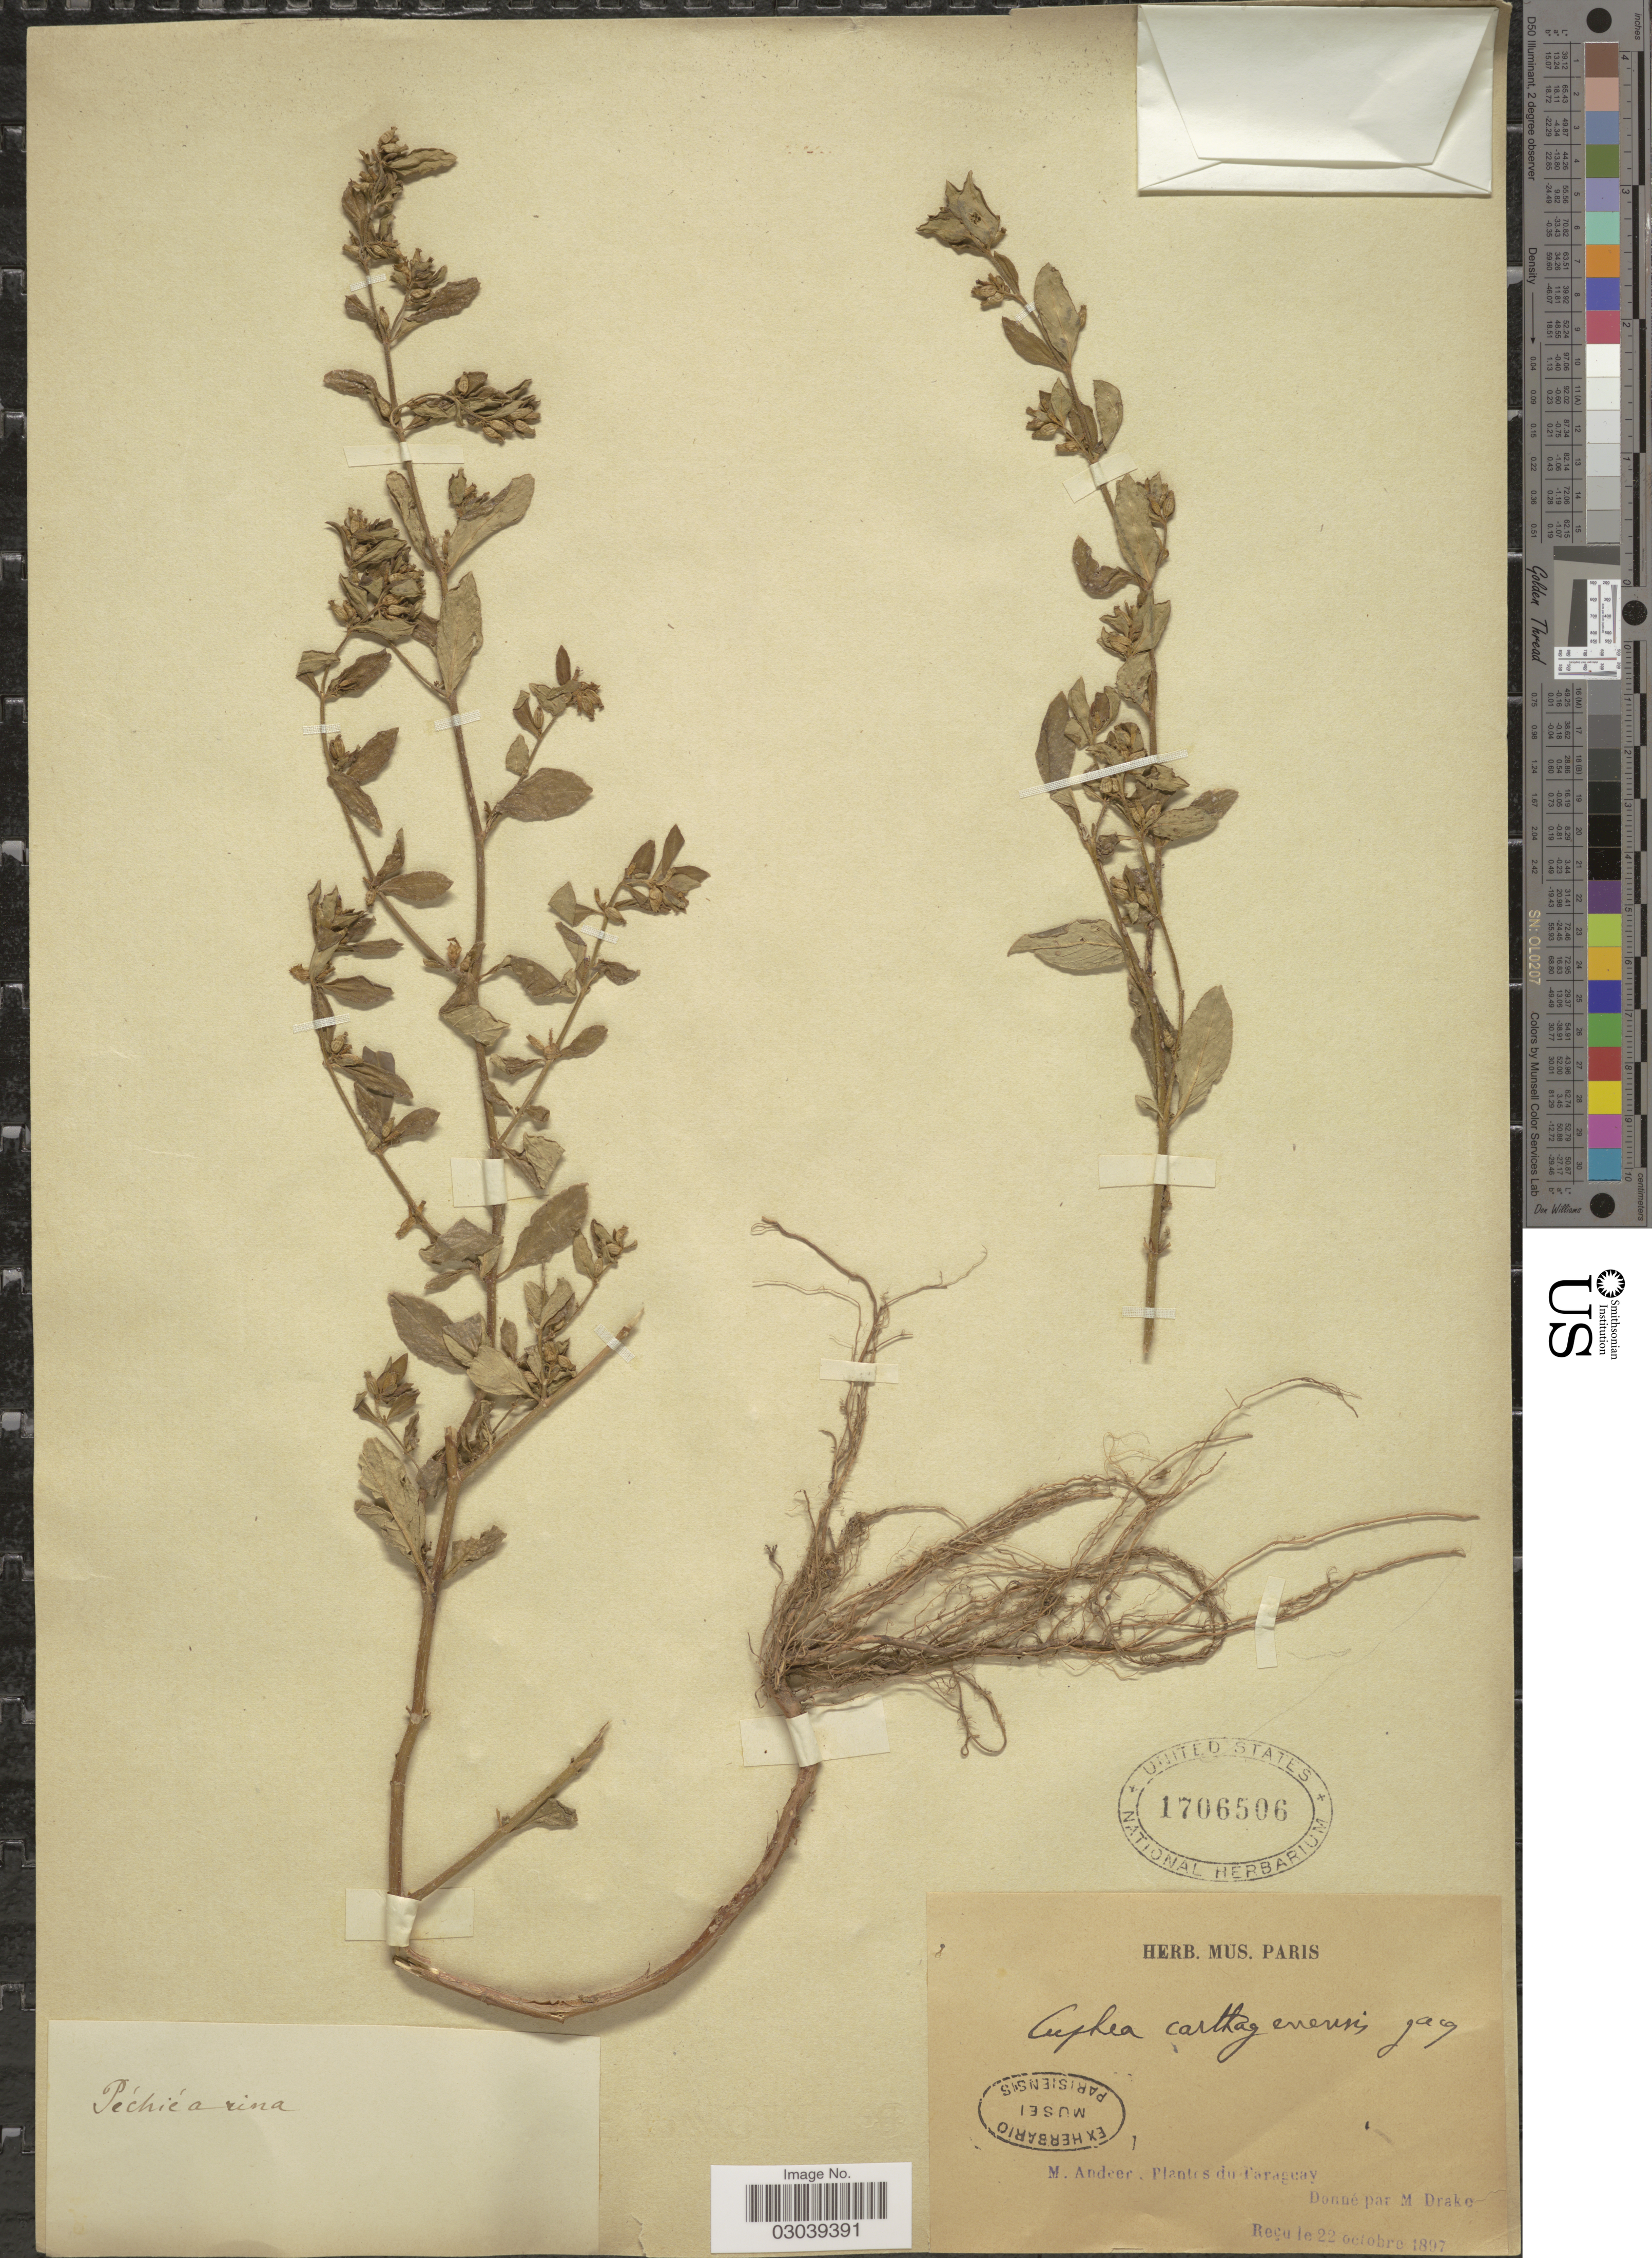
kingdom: Plantae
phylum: Tracheophyta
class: Magnoliopsida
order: Myrtales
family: Lythraceae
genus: Cuphea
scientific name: Cuphea carthagenensis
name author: (Jacq.) J.F. Macbr.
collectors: M. Andeer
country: Paraguay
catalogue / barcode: US 1706506